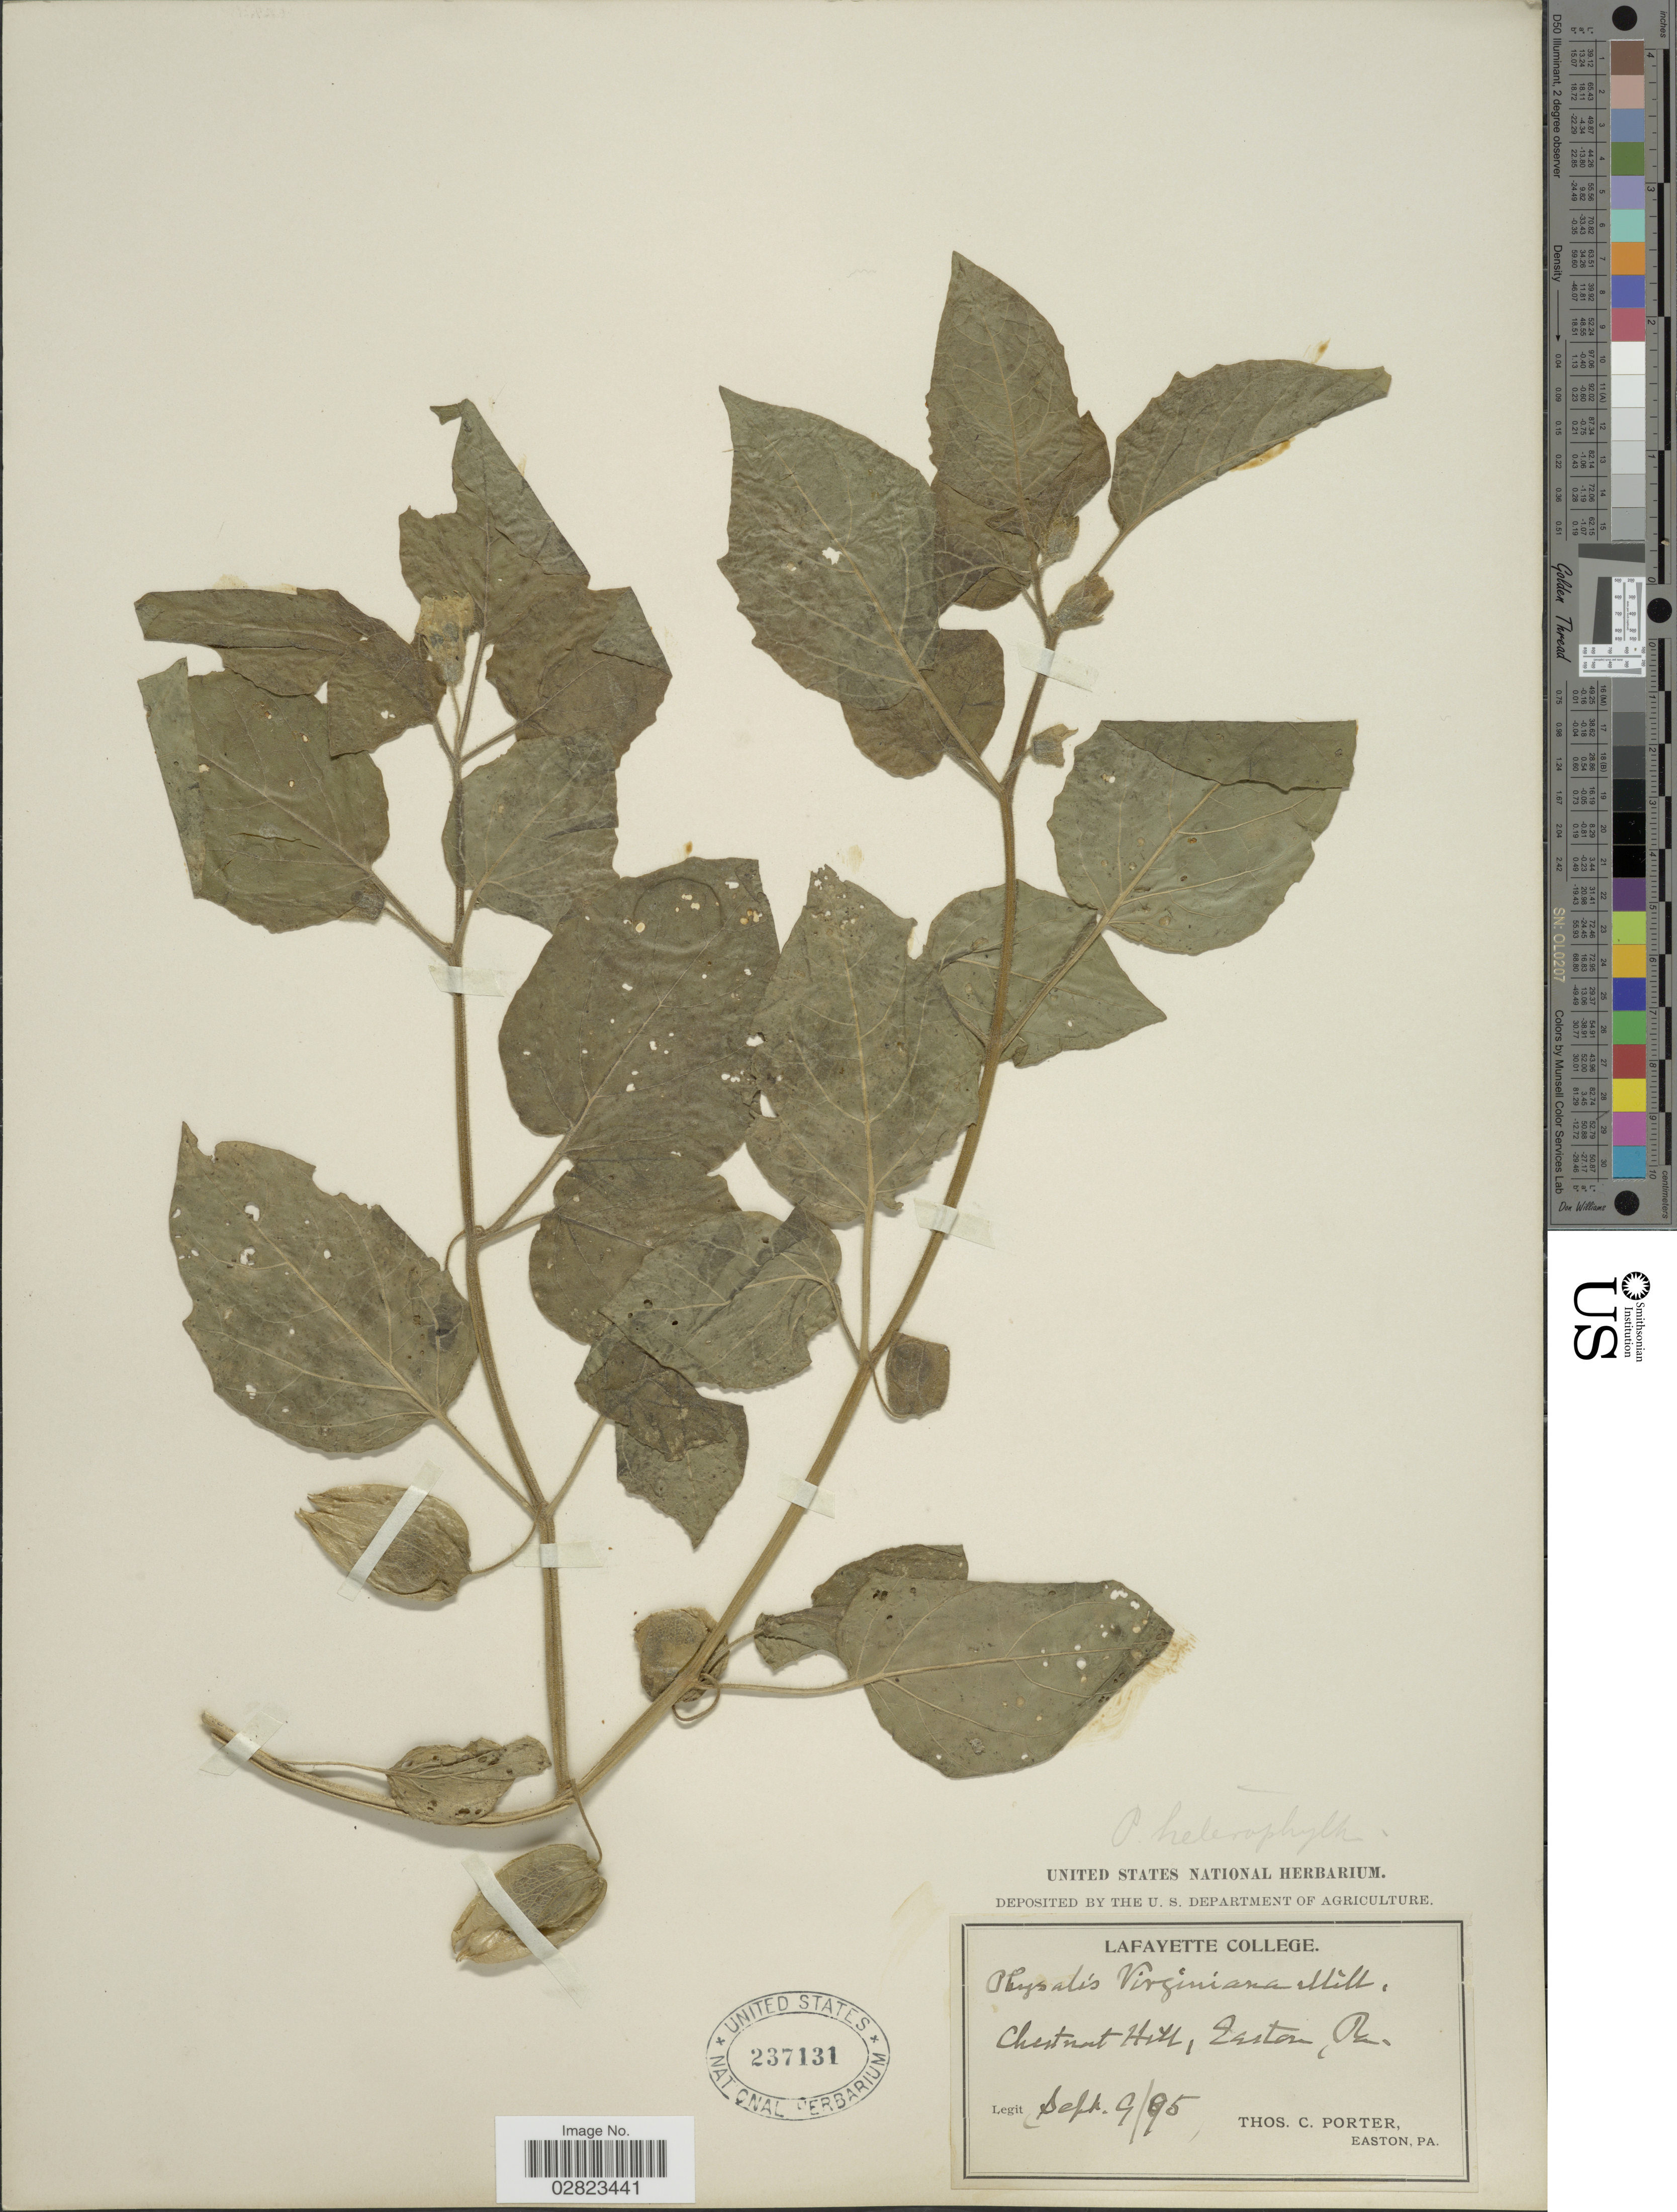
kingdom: Plantae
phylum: Tracheophyta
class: Magnoliopsida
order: Solanales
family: Solanaceae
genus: Physalis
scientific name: Physalis heterophylla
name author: Nees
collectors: T. Porter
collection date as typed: Transcribed d/m/y: 9/9/95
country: United States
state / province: Pennsylvania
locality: Chestnut Hill, Easton.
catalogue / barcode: US 237131